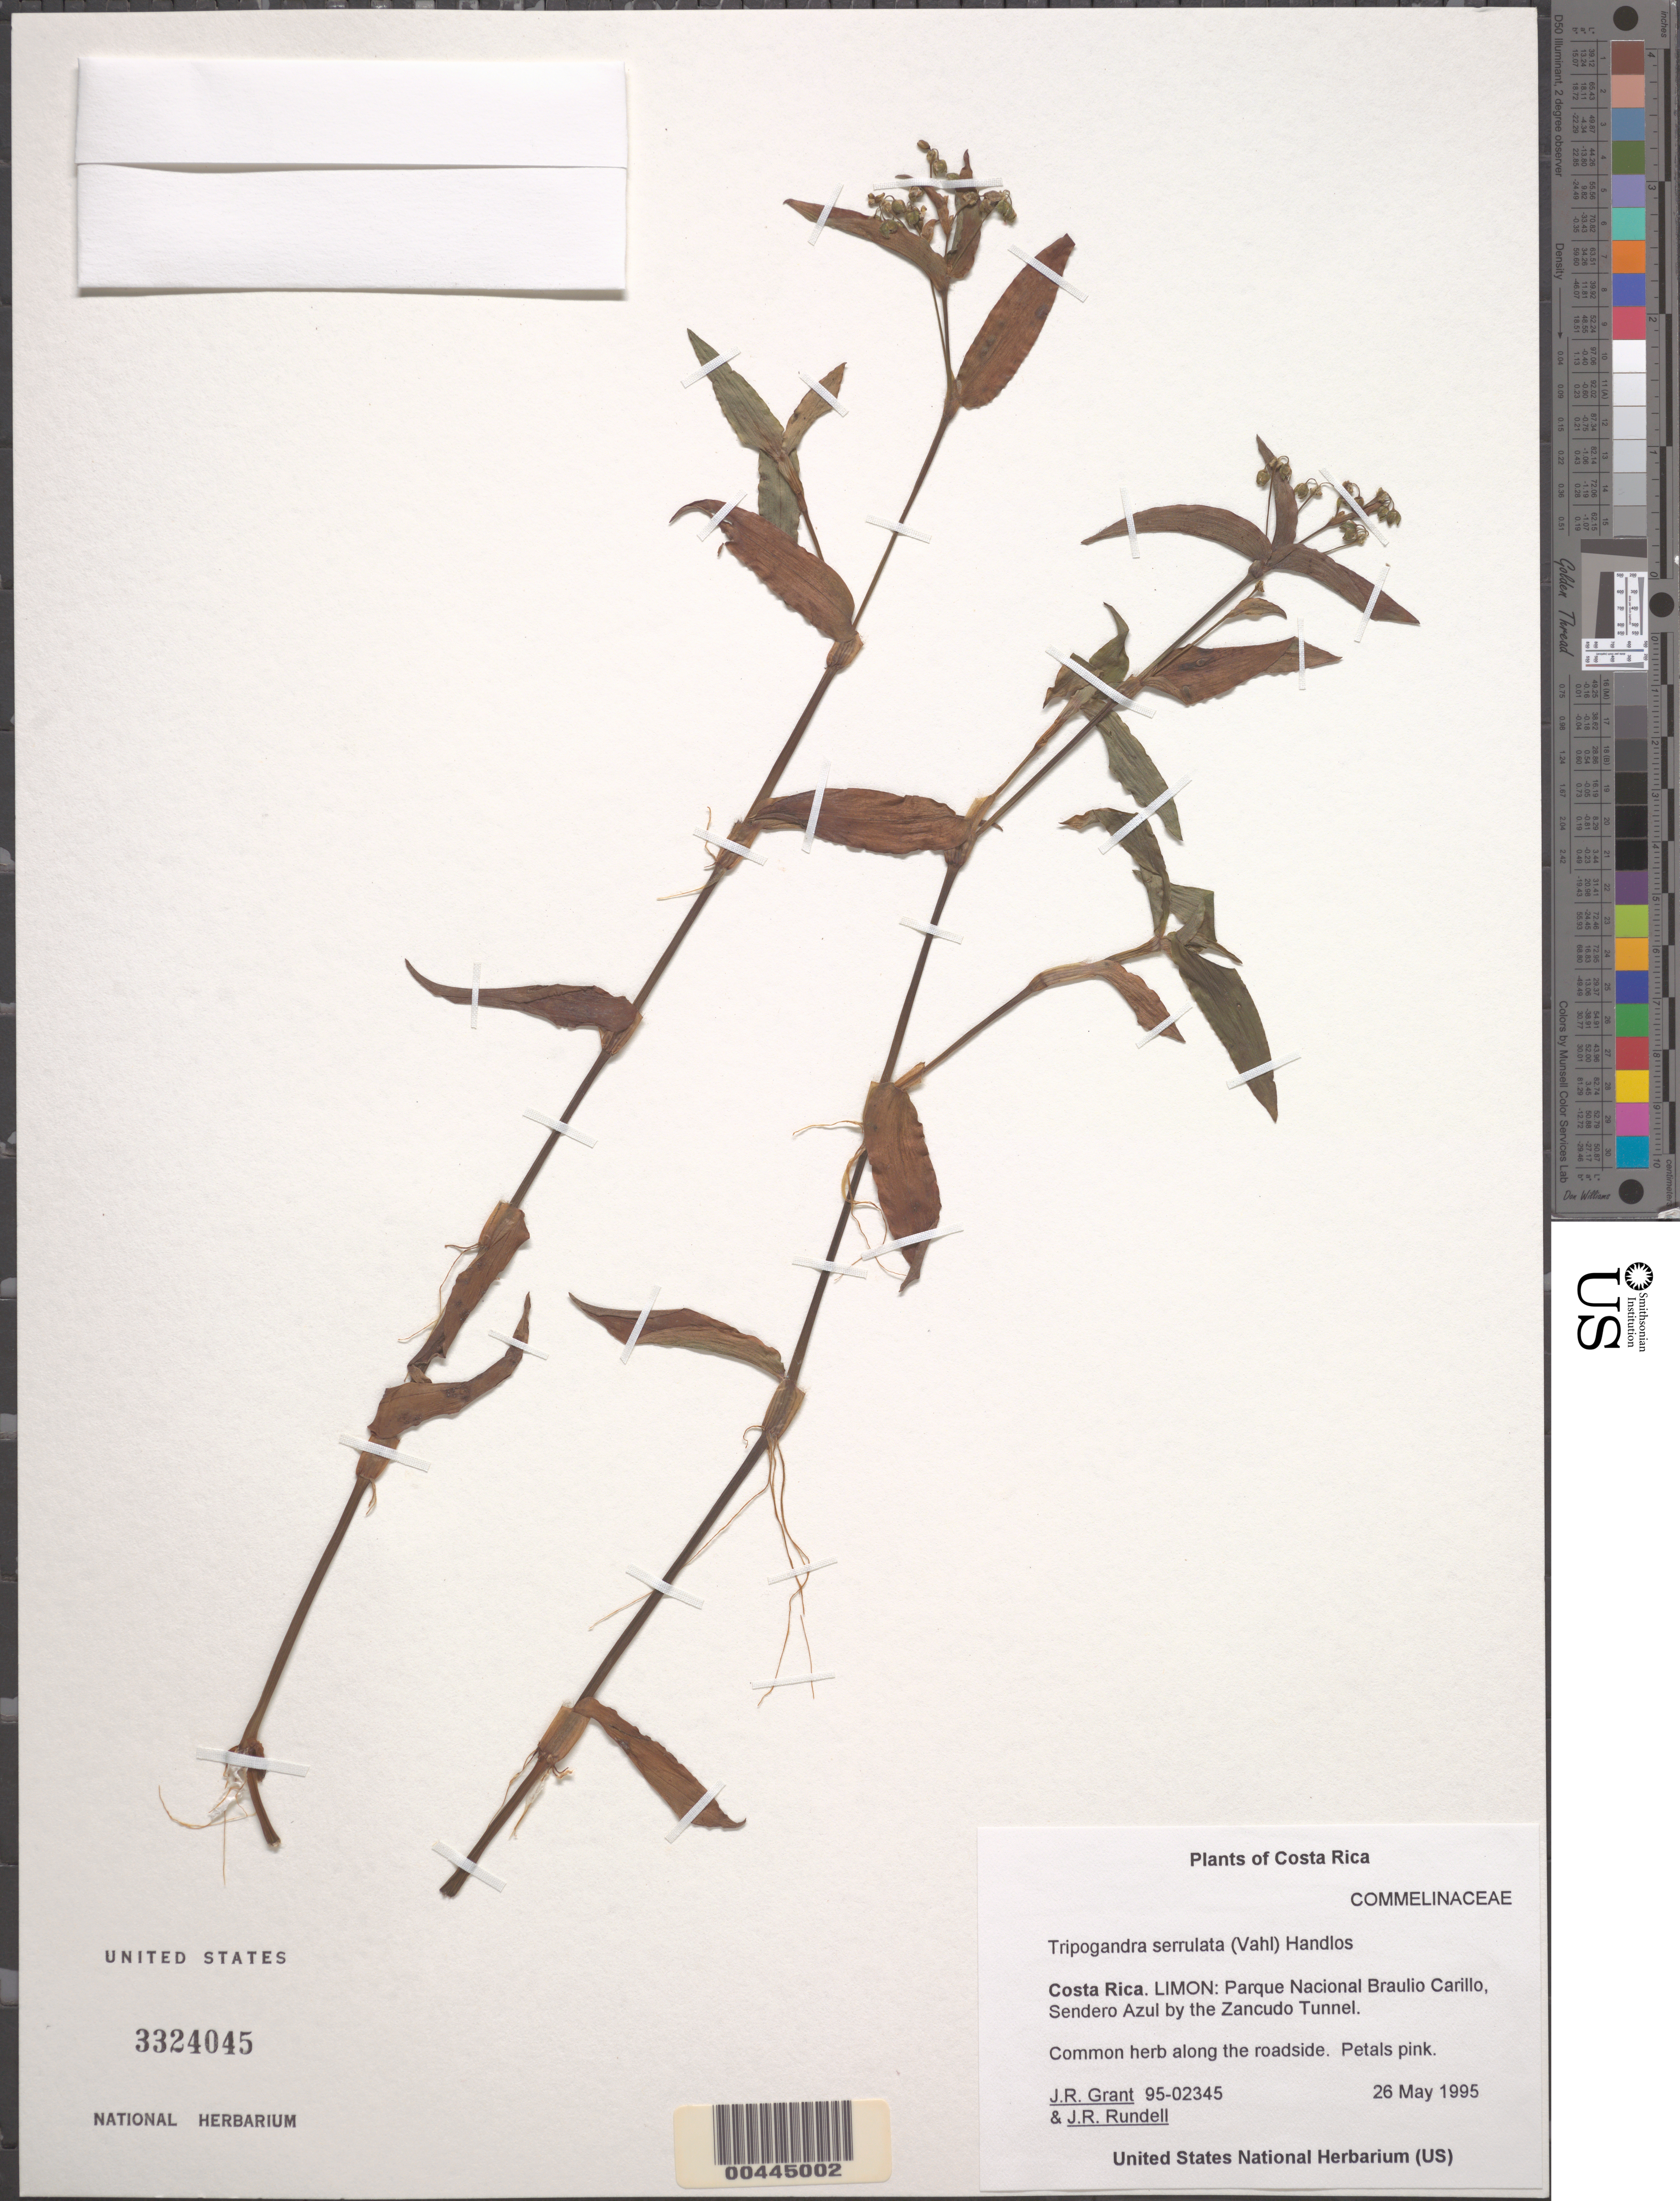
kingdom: Plantae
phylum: Tracheophyta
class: Liliopsida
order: Commelinales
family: Commelinaceae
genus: Tripogandra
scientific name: Tripogandra serrulata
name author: (Vahl) Handlos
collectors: J. R. Grant & J. R. Rundell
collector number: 95-02345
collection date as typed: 26 May 1995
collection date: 1995-05-26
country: Costa Rica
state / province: Limón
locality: Braulio carillo national park, zancudo tunnel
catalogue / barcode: US 3324045